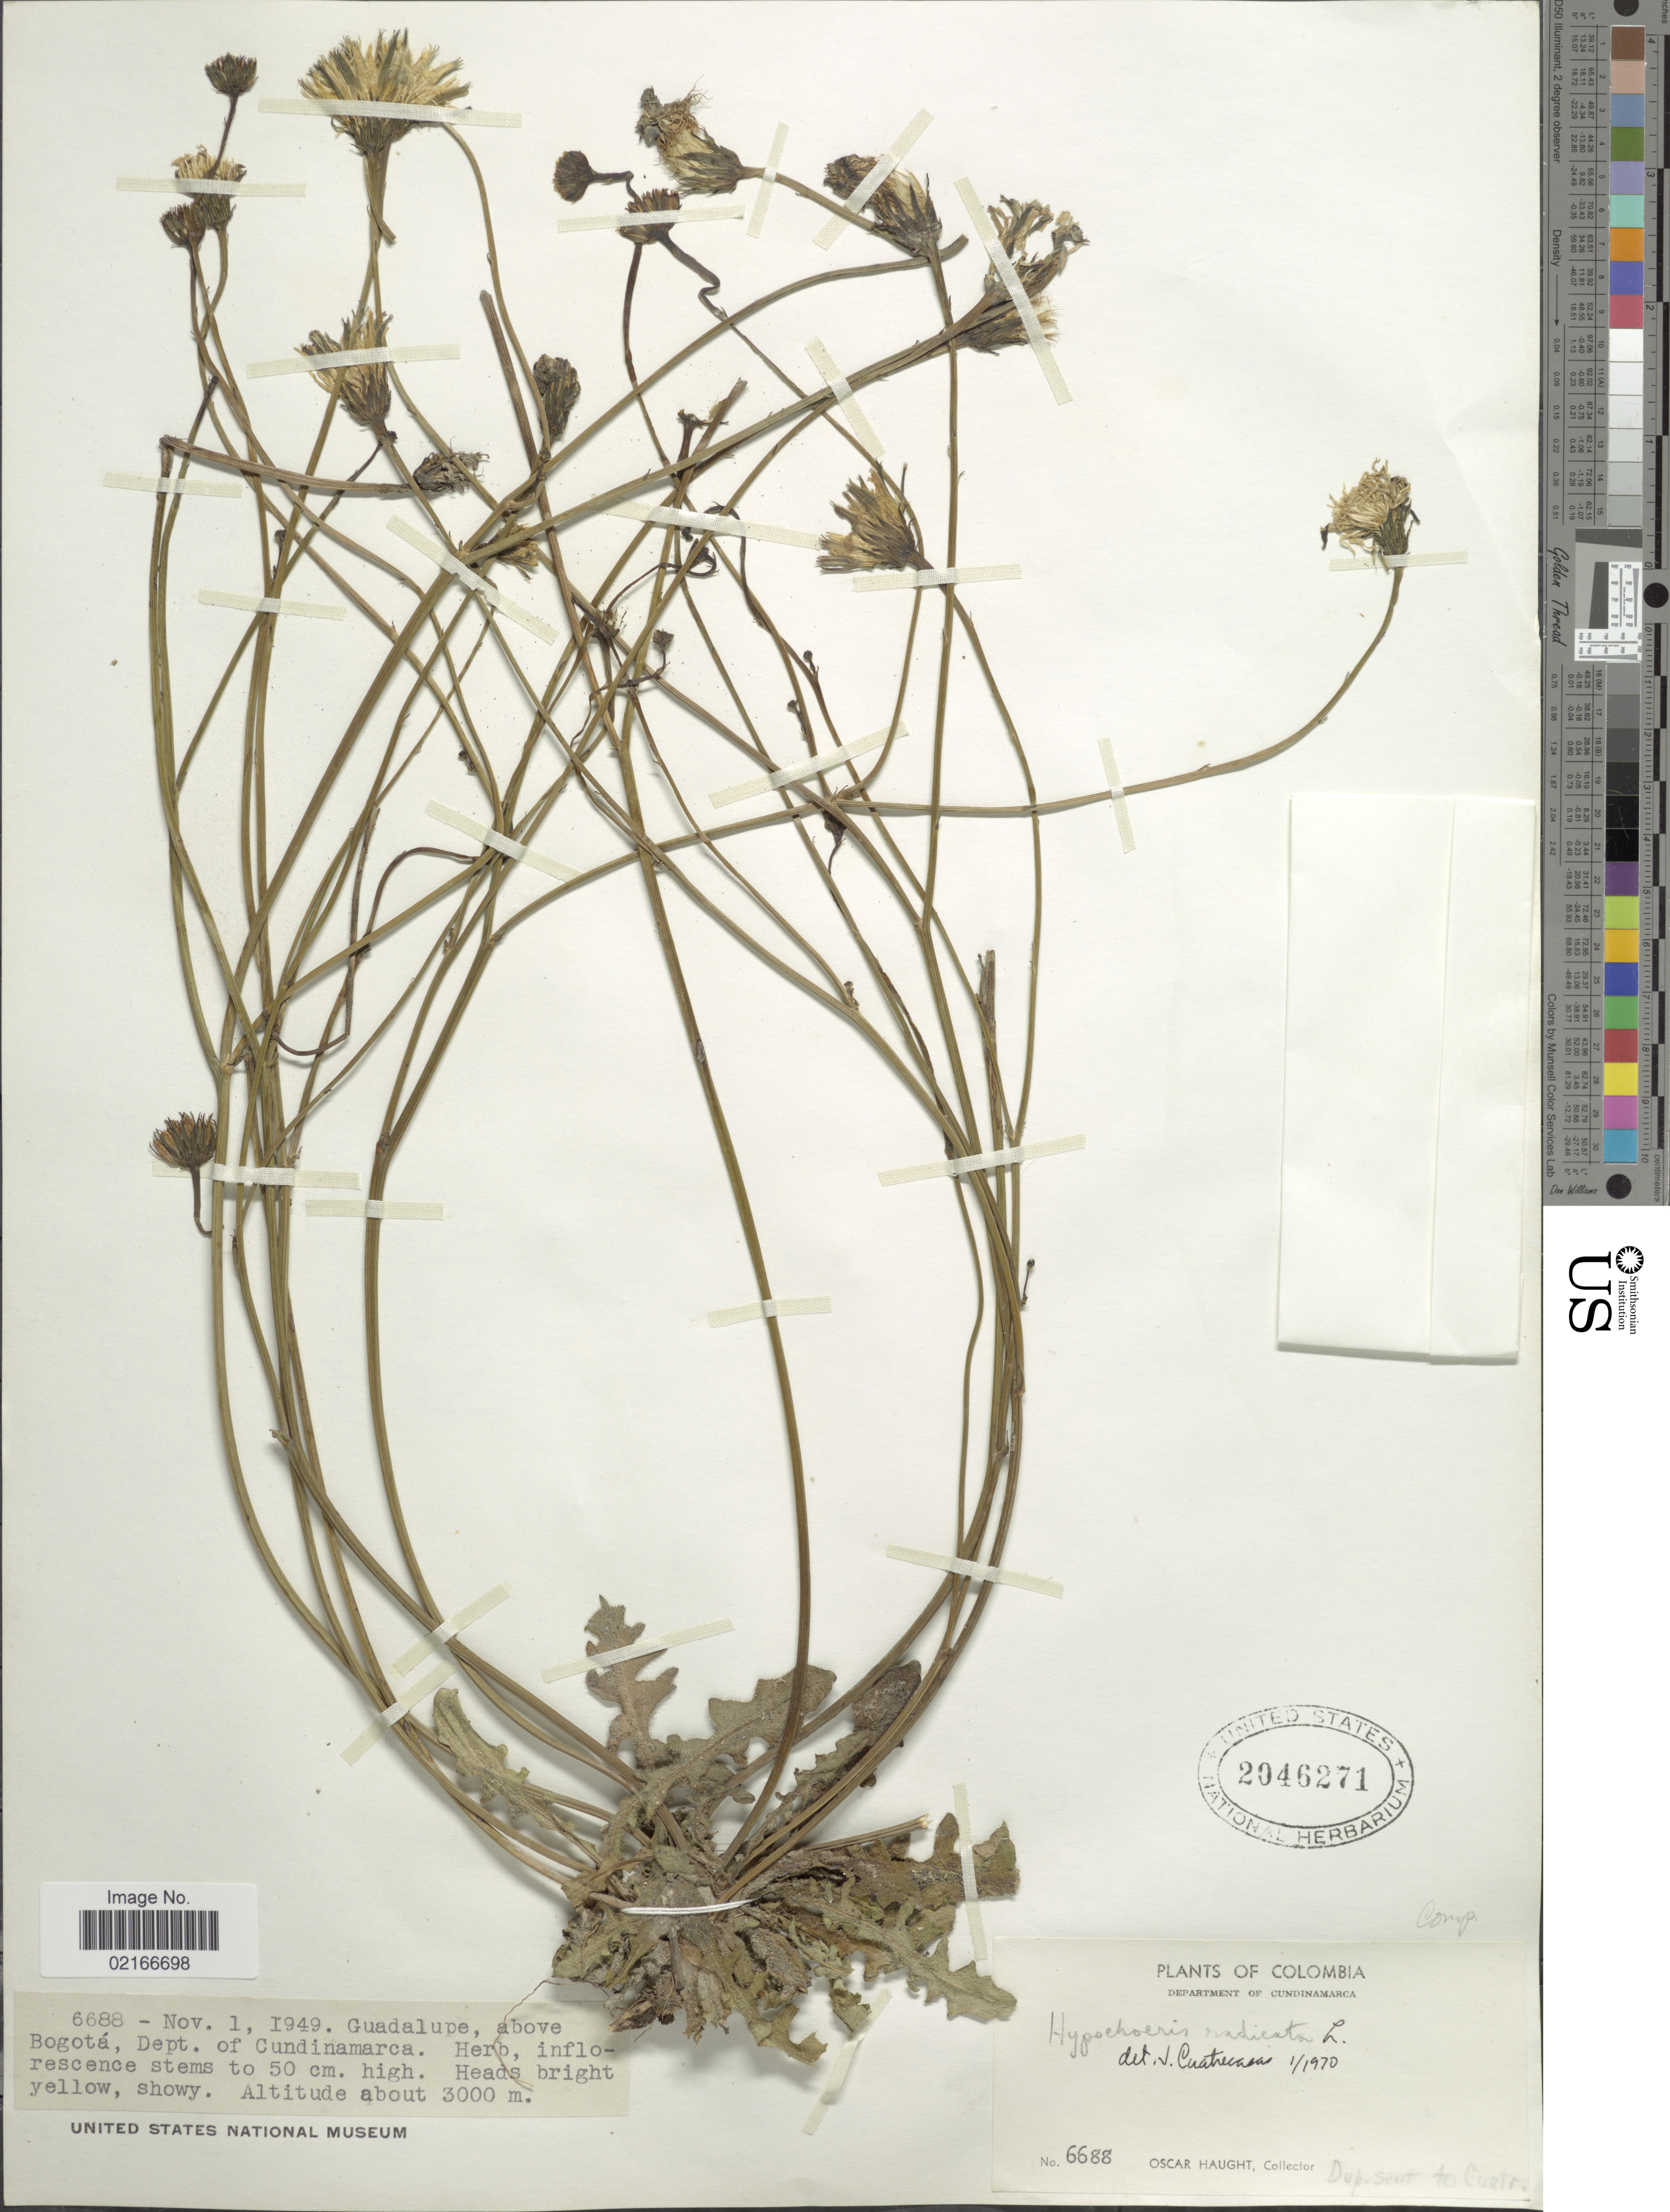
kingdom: Plantae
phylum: Tracheophyta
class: Magnoliopsida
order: Asterales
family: Asteraceae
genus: Hypochaeris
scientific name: Hypochaeris radicata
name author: L.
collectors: O. Haught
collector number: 6688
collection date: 1949-11-01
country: Colombia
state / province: Cundinamarca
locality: Guadalupe, above Bogotá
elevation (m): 3000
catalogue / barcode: US 2046271